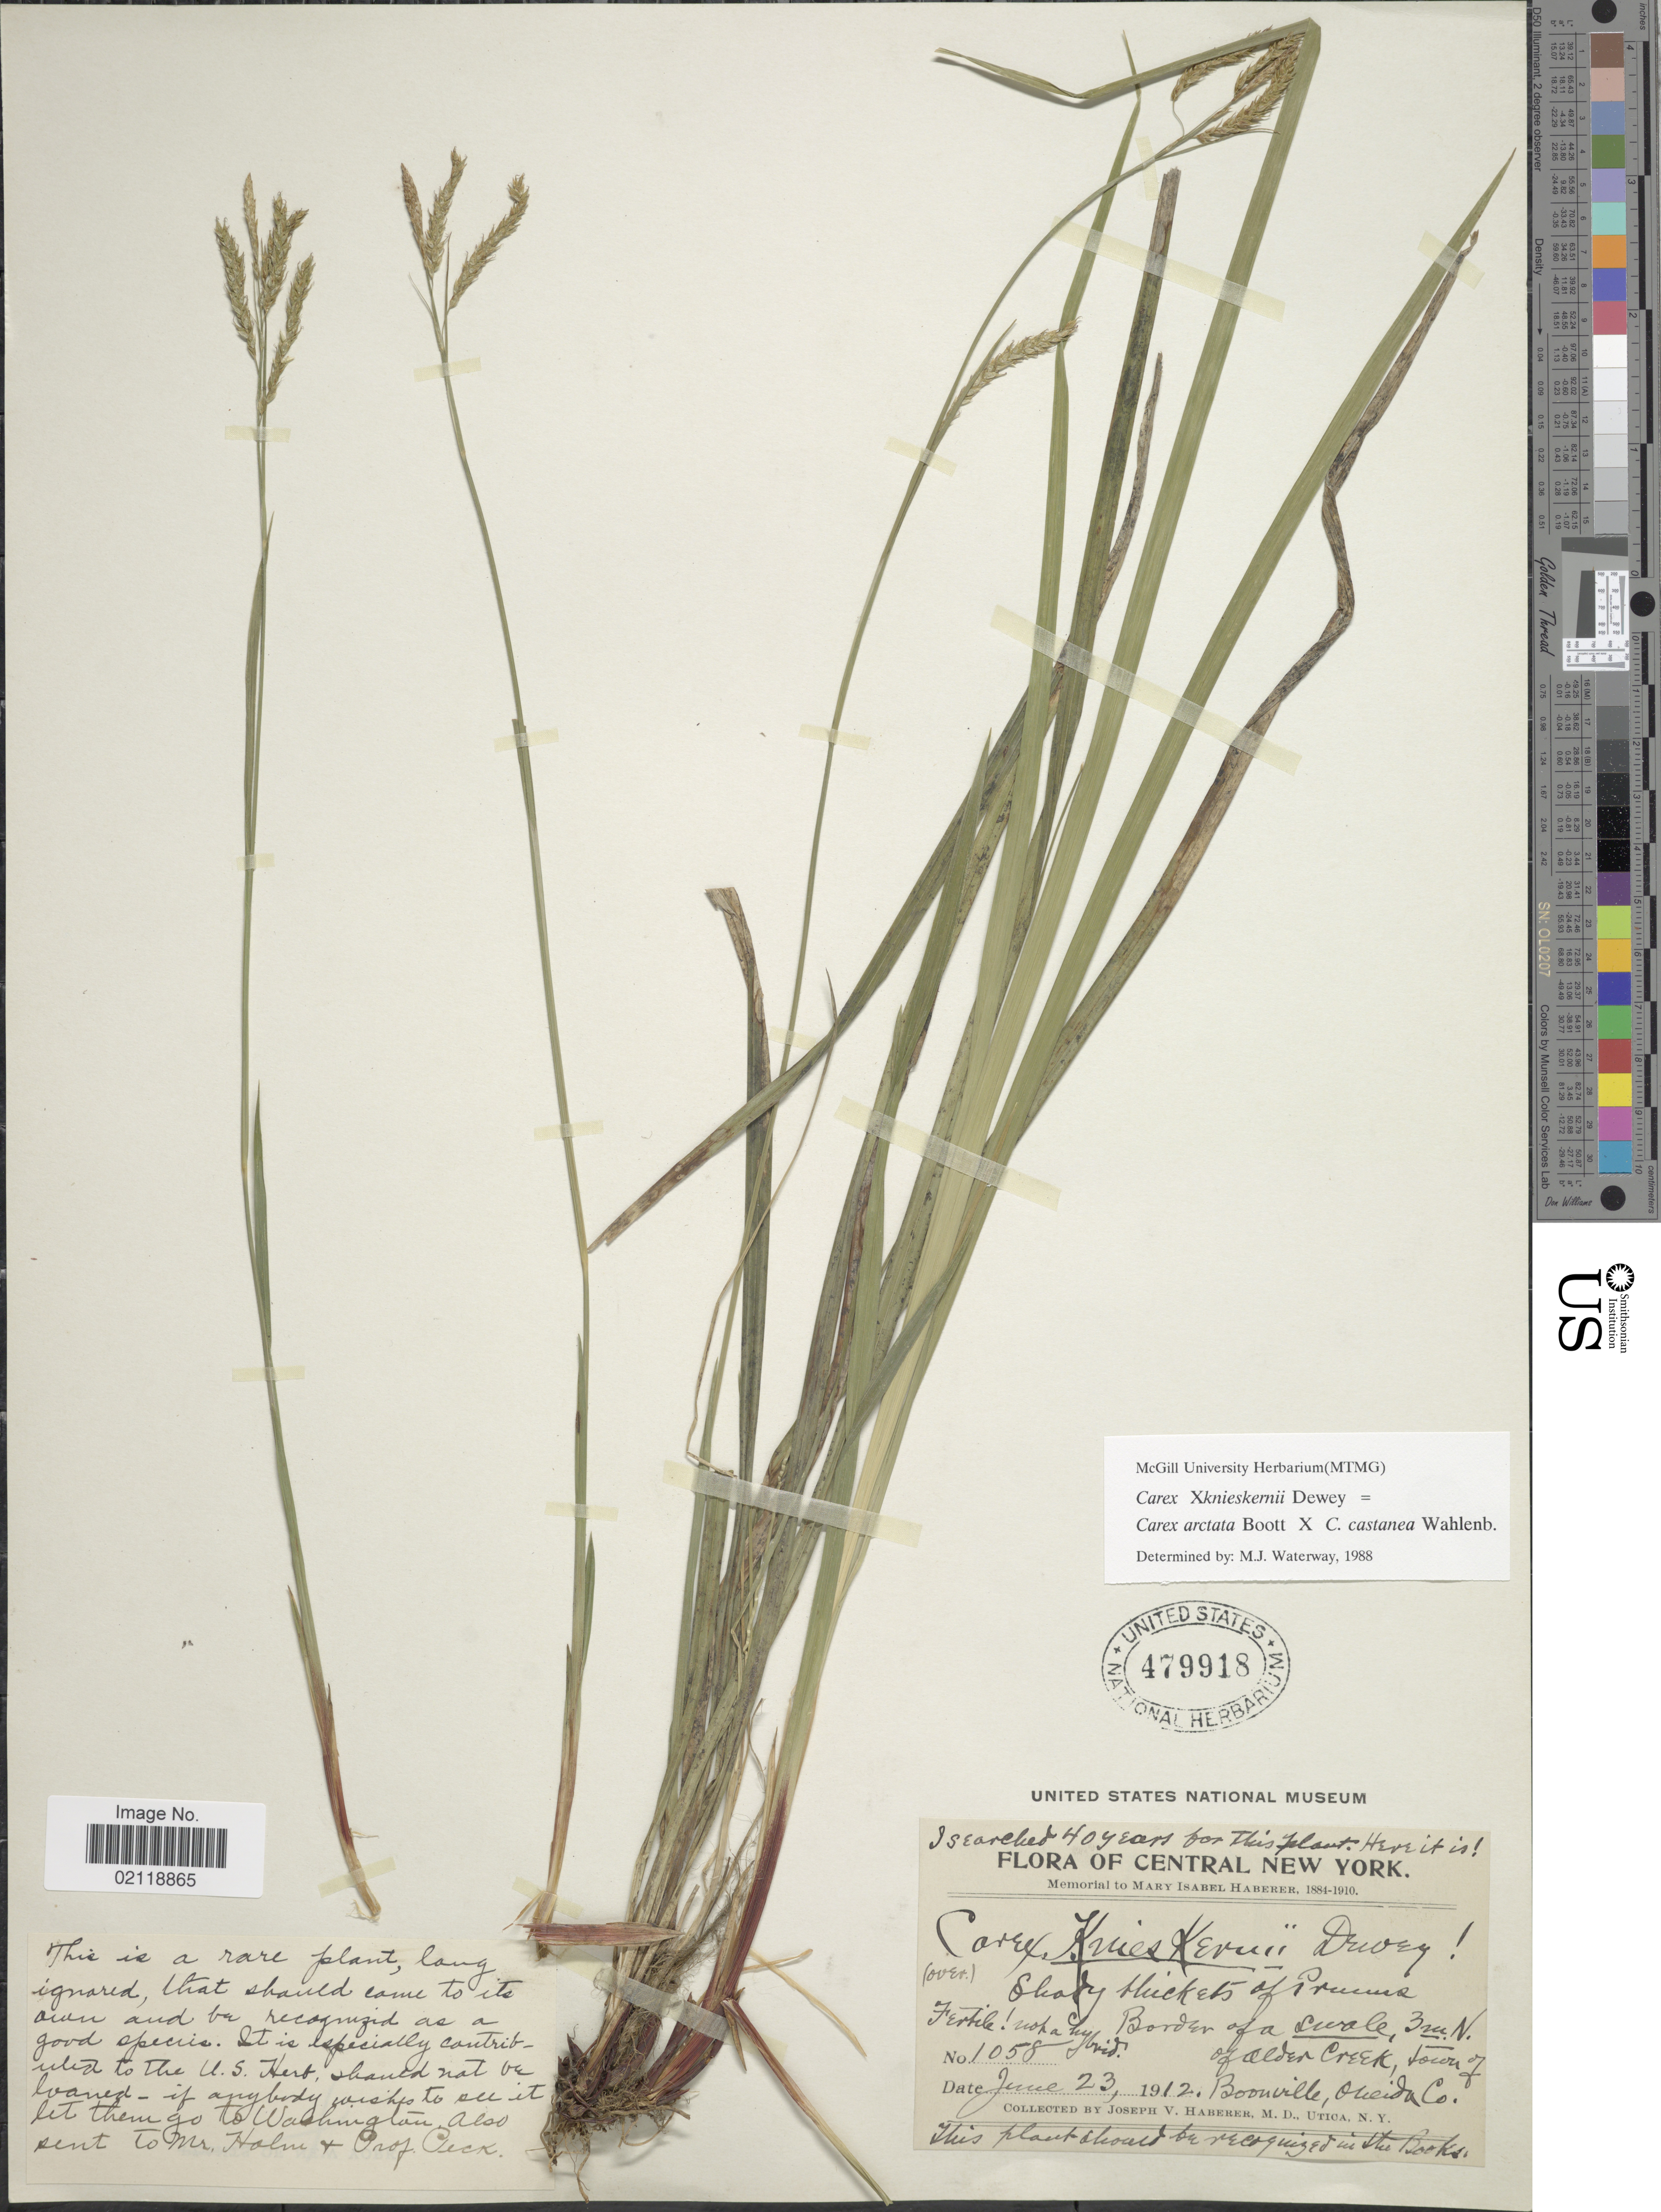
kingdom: Plantae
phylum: Tracheophyta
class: Liliopsida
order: Poales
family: Cyperaceae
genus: Carex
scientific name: Carex x knieskernii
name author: Dewey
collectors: J. V. Haberer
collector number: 1058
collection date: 1912-06-23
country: United States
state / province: New York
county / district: Oneida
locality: Central New York, , border of a swale, 3 m. N. of Alder Creek, town of Boonville, Oneida Co.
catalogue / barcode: US 479918